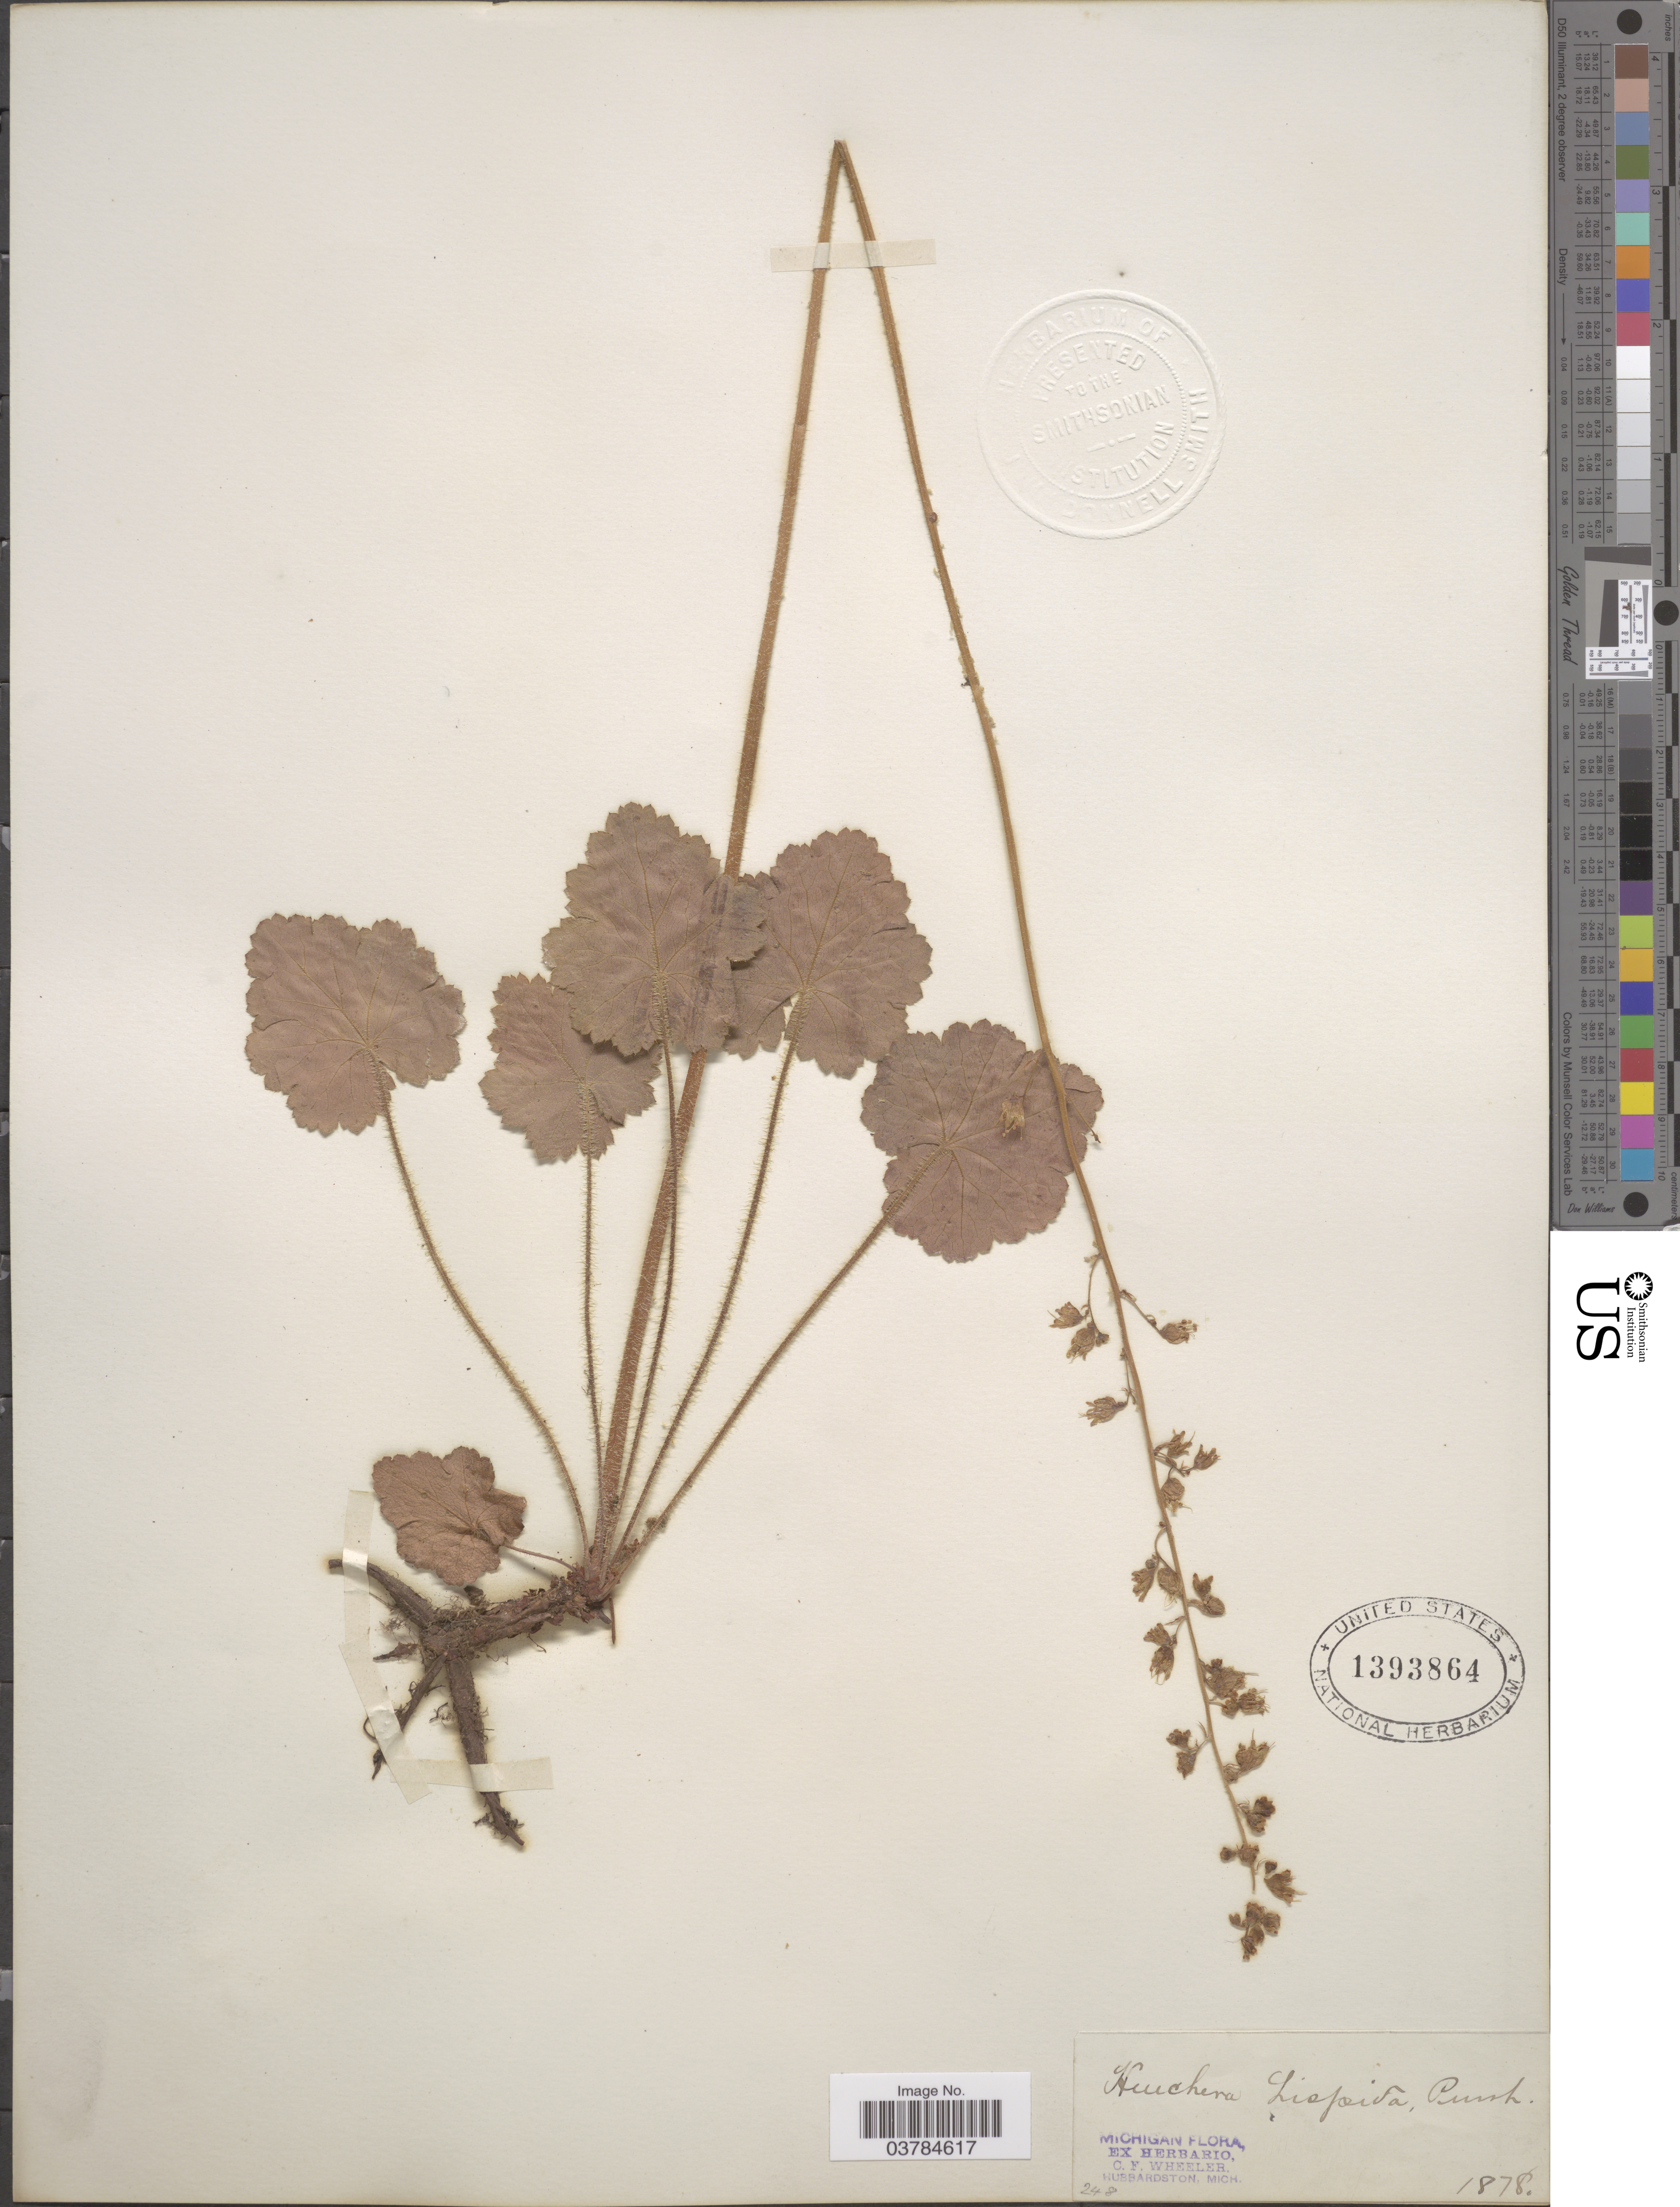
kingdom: Plantae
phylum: Tracheophyta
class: Magnoliopsida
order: Saxifragales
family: Saxifragaceae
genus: Heuchera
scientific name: Heuchera hispida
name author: Pursh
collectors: C. Wheeler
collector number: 248?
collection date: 1878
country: United States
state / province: Michigan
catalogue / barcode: US 1393864